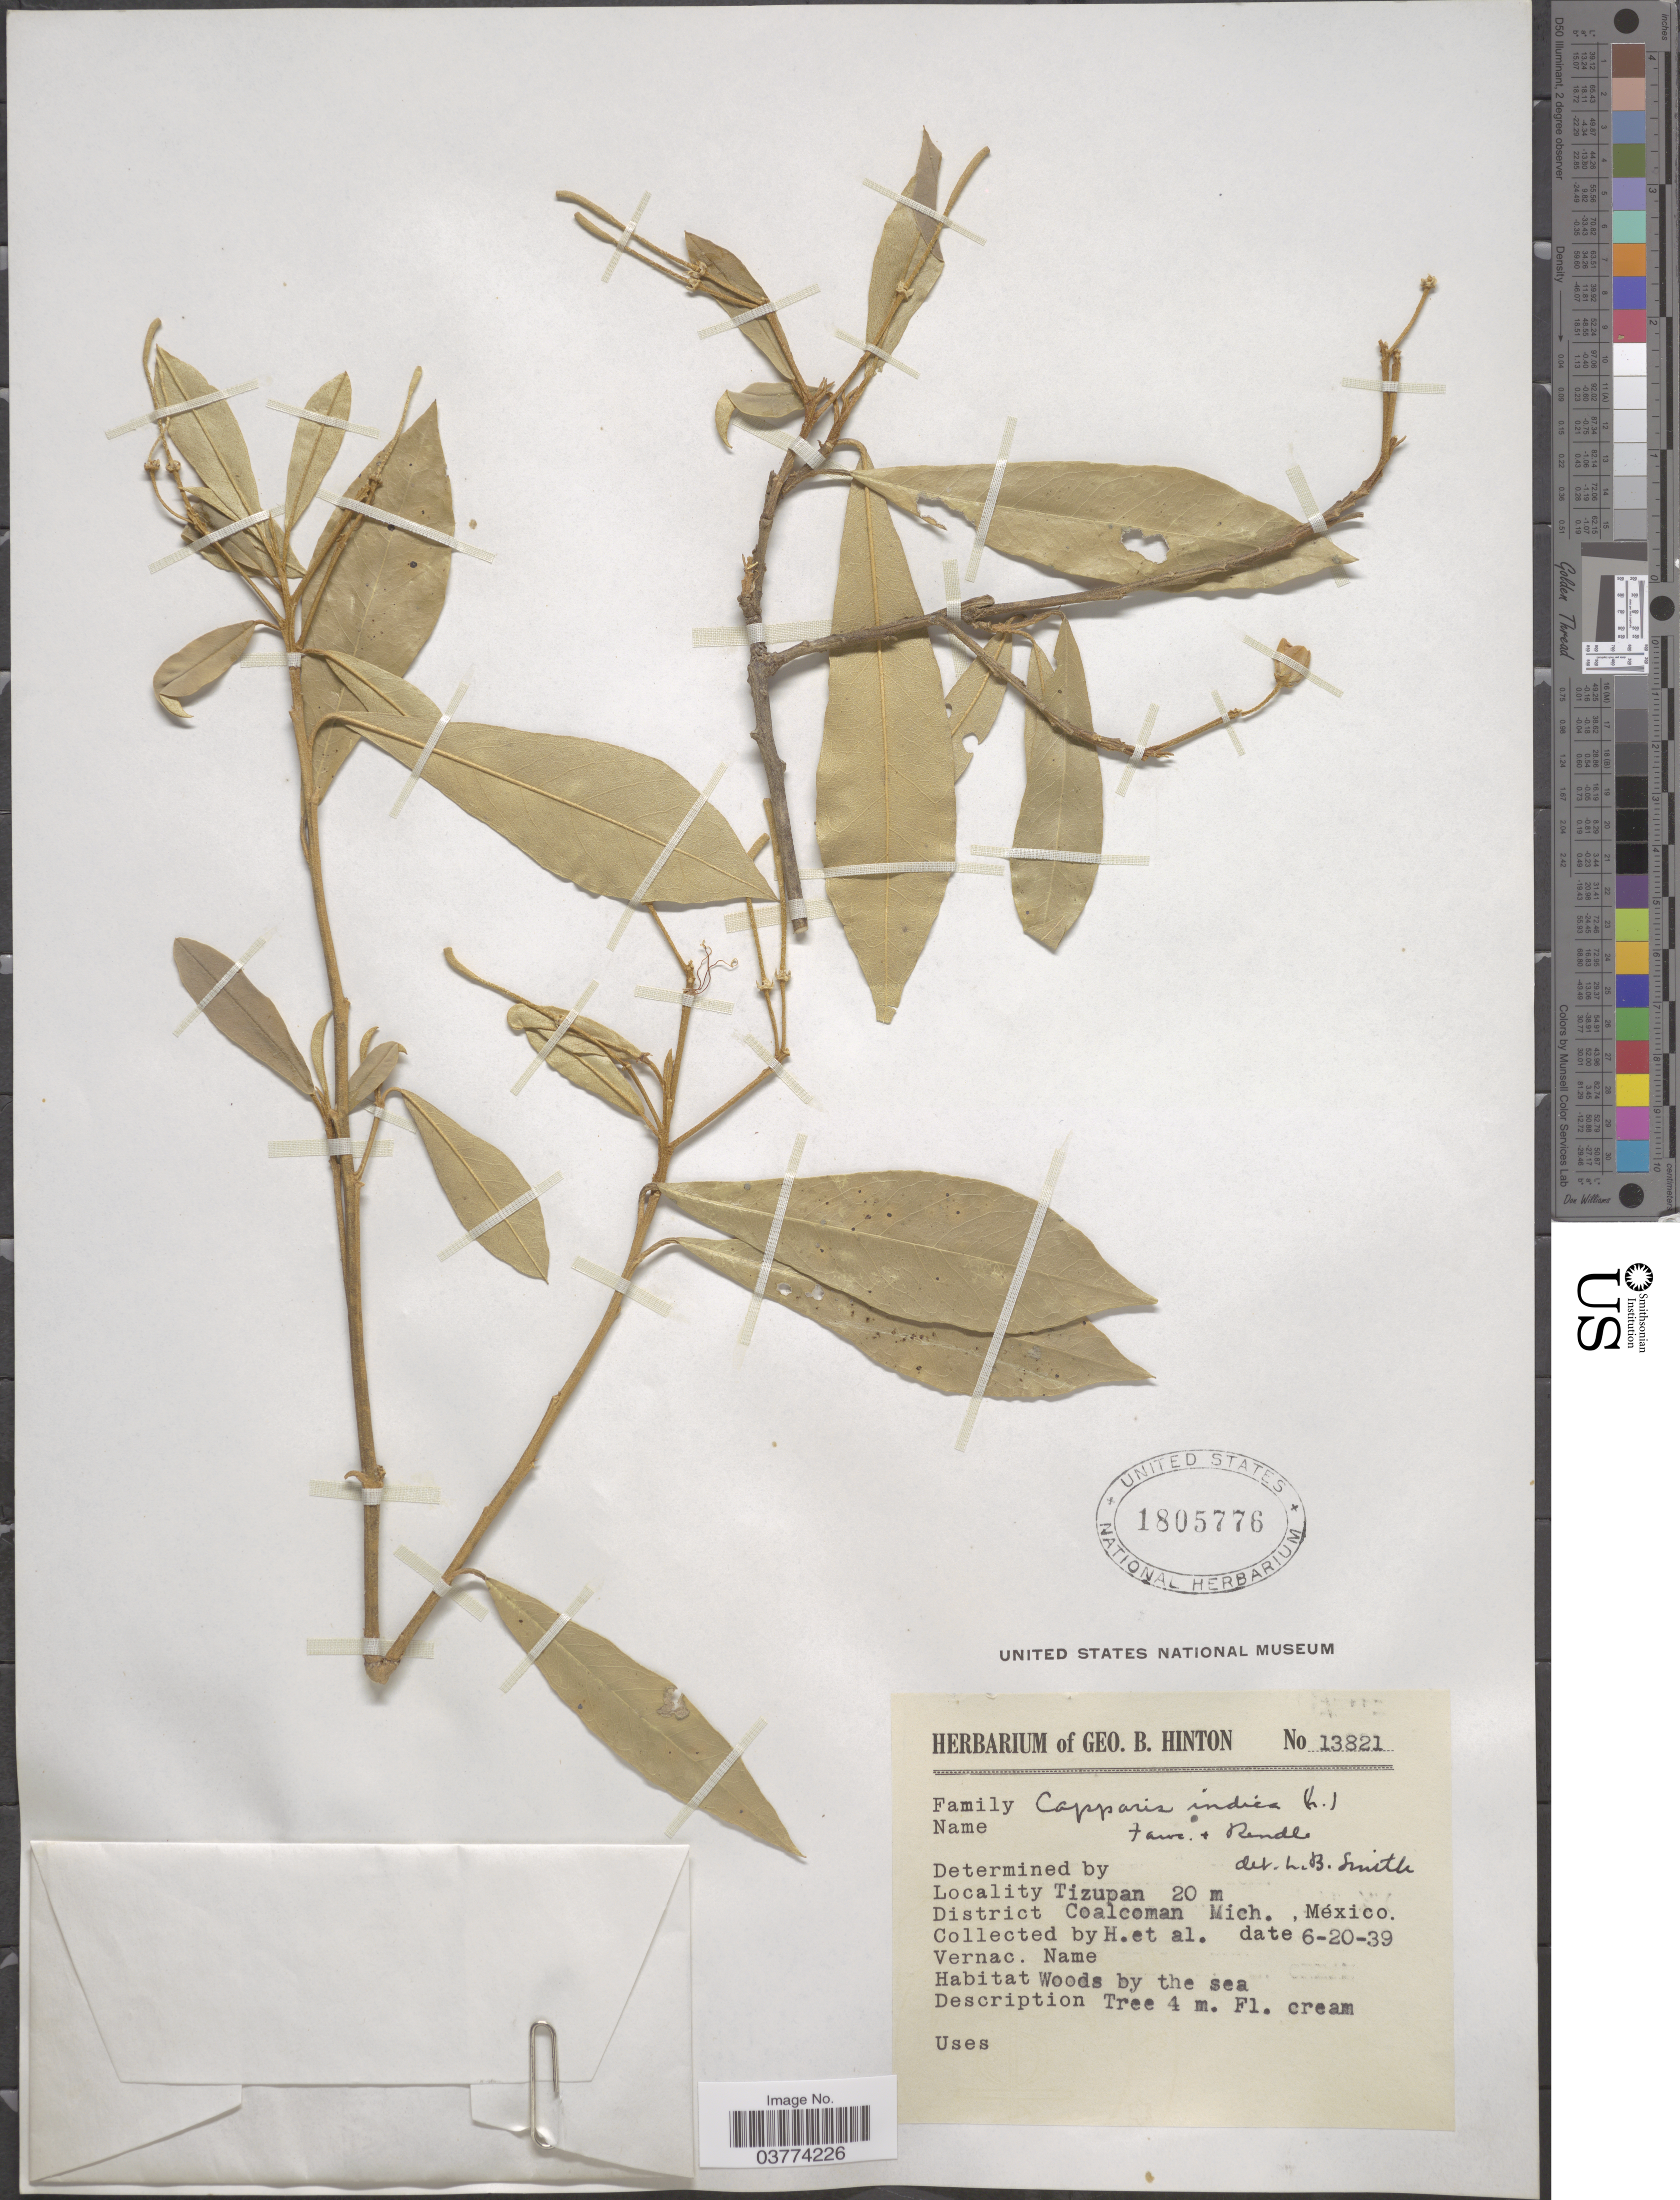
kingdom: Plantae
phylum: Tracheophyta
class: Magnoliopsida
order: Brassicales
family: Capparaceae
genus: Quadrella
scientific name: Quadrella indica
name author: (L.) Iltis & Cornejo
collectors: G. B. Hinton & et al.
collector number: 13821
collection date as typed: Transcribed d/m/y: 20/6/39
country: Mexico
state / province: Michoacán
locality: Tizupan. District Coalcoman Mich.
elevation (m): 20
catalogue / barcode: US 1805776